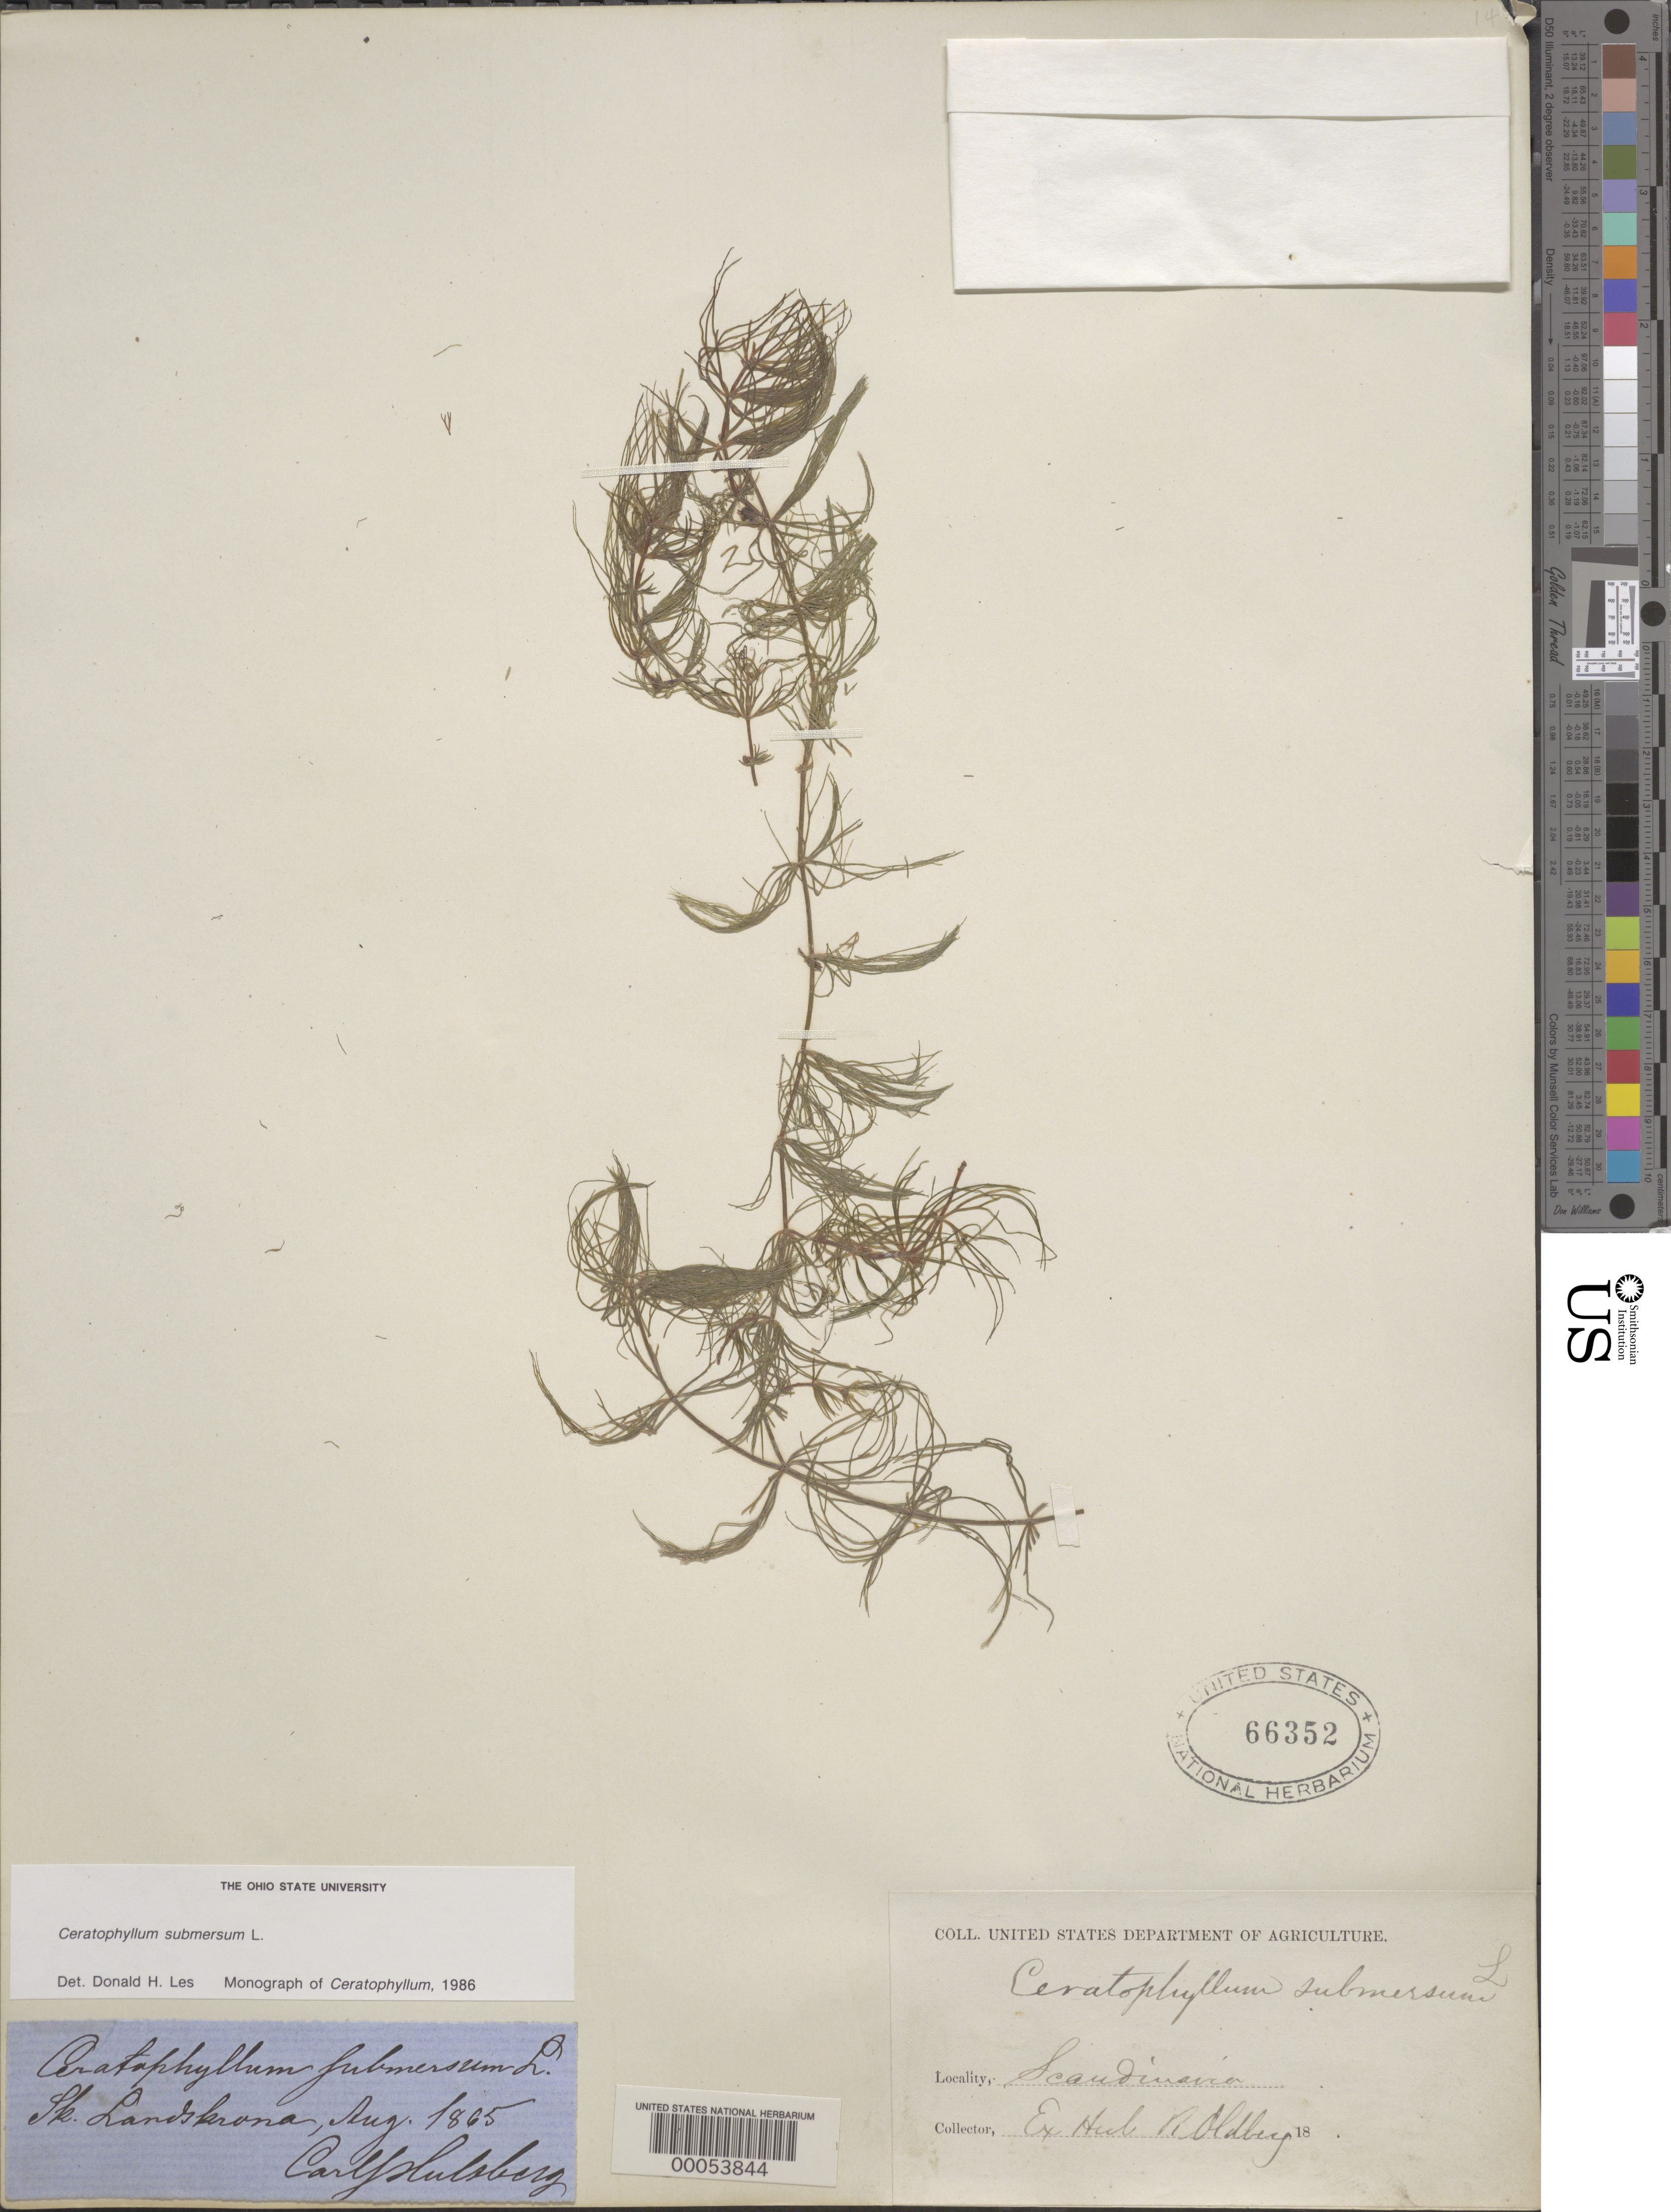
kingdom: Plantae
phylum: Tracheophyta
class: Magnoliopsida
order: Ceratophyllales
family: Ceratophyllaceae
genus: Ceratophyllum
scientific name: Ceratophyllum submersum sensu Llanos non L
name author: Llanos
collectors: C. Hulsberg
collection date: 1865-08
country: Sweden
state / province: Skåne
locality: Sk. Landskrona, Scandinavia.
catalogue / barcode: US 66352